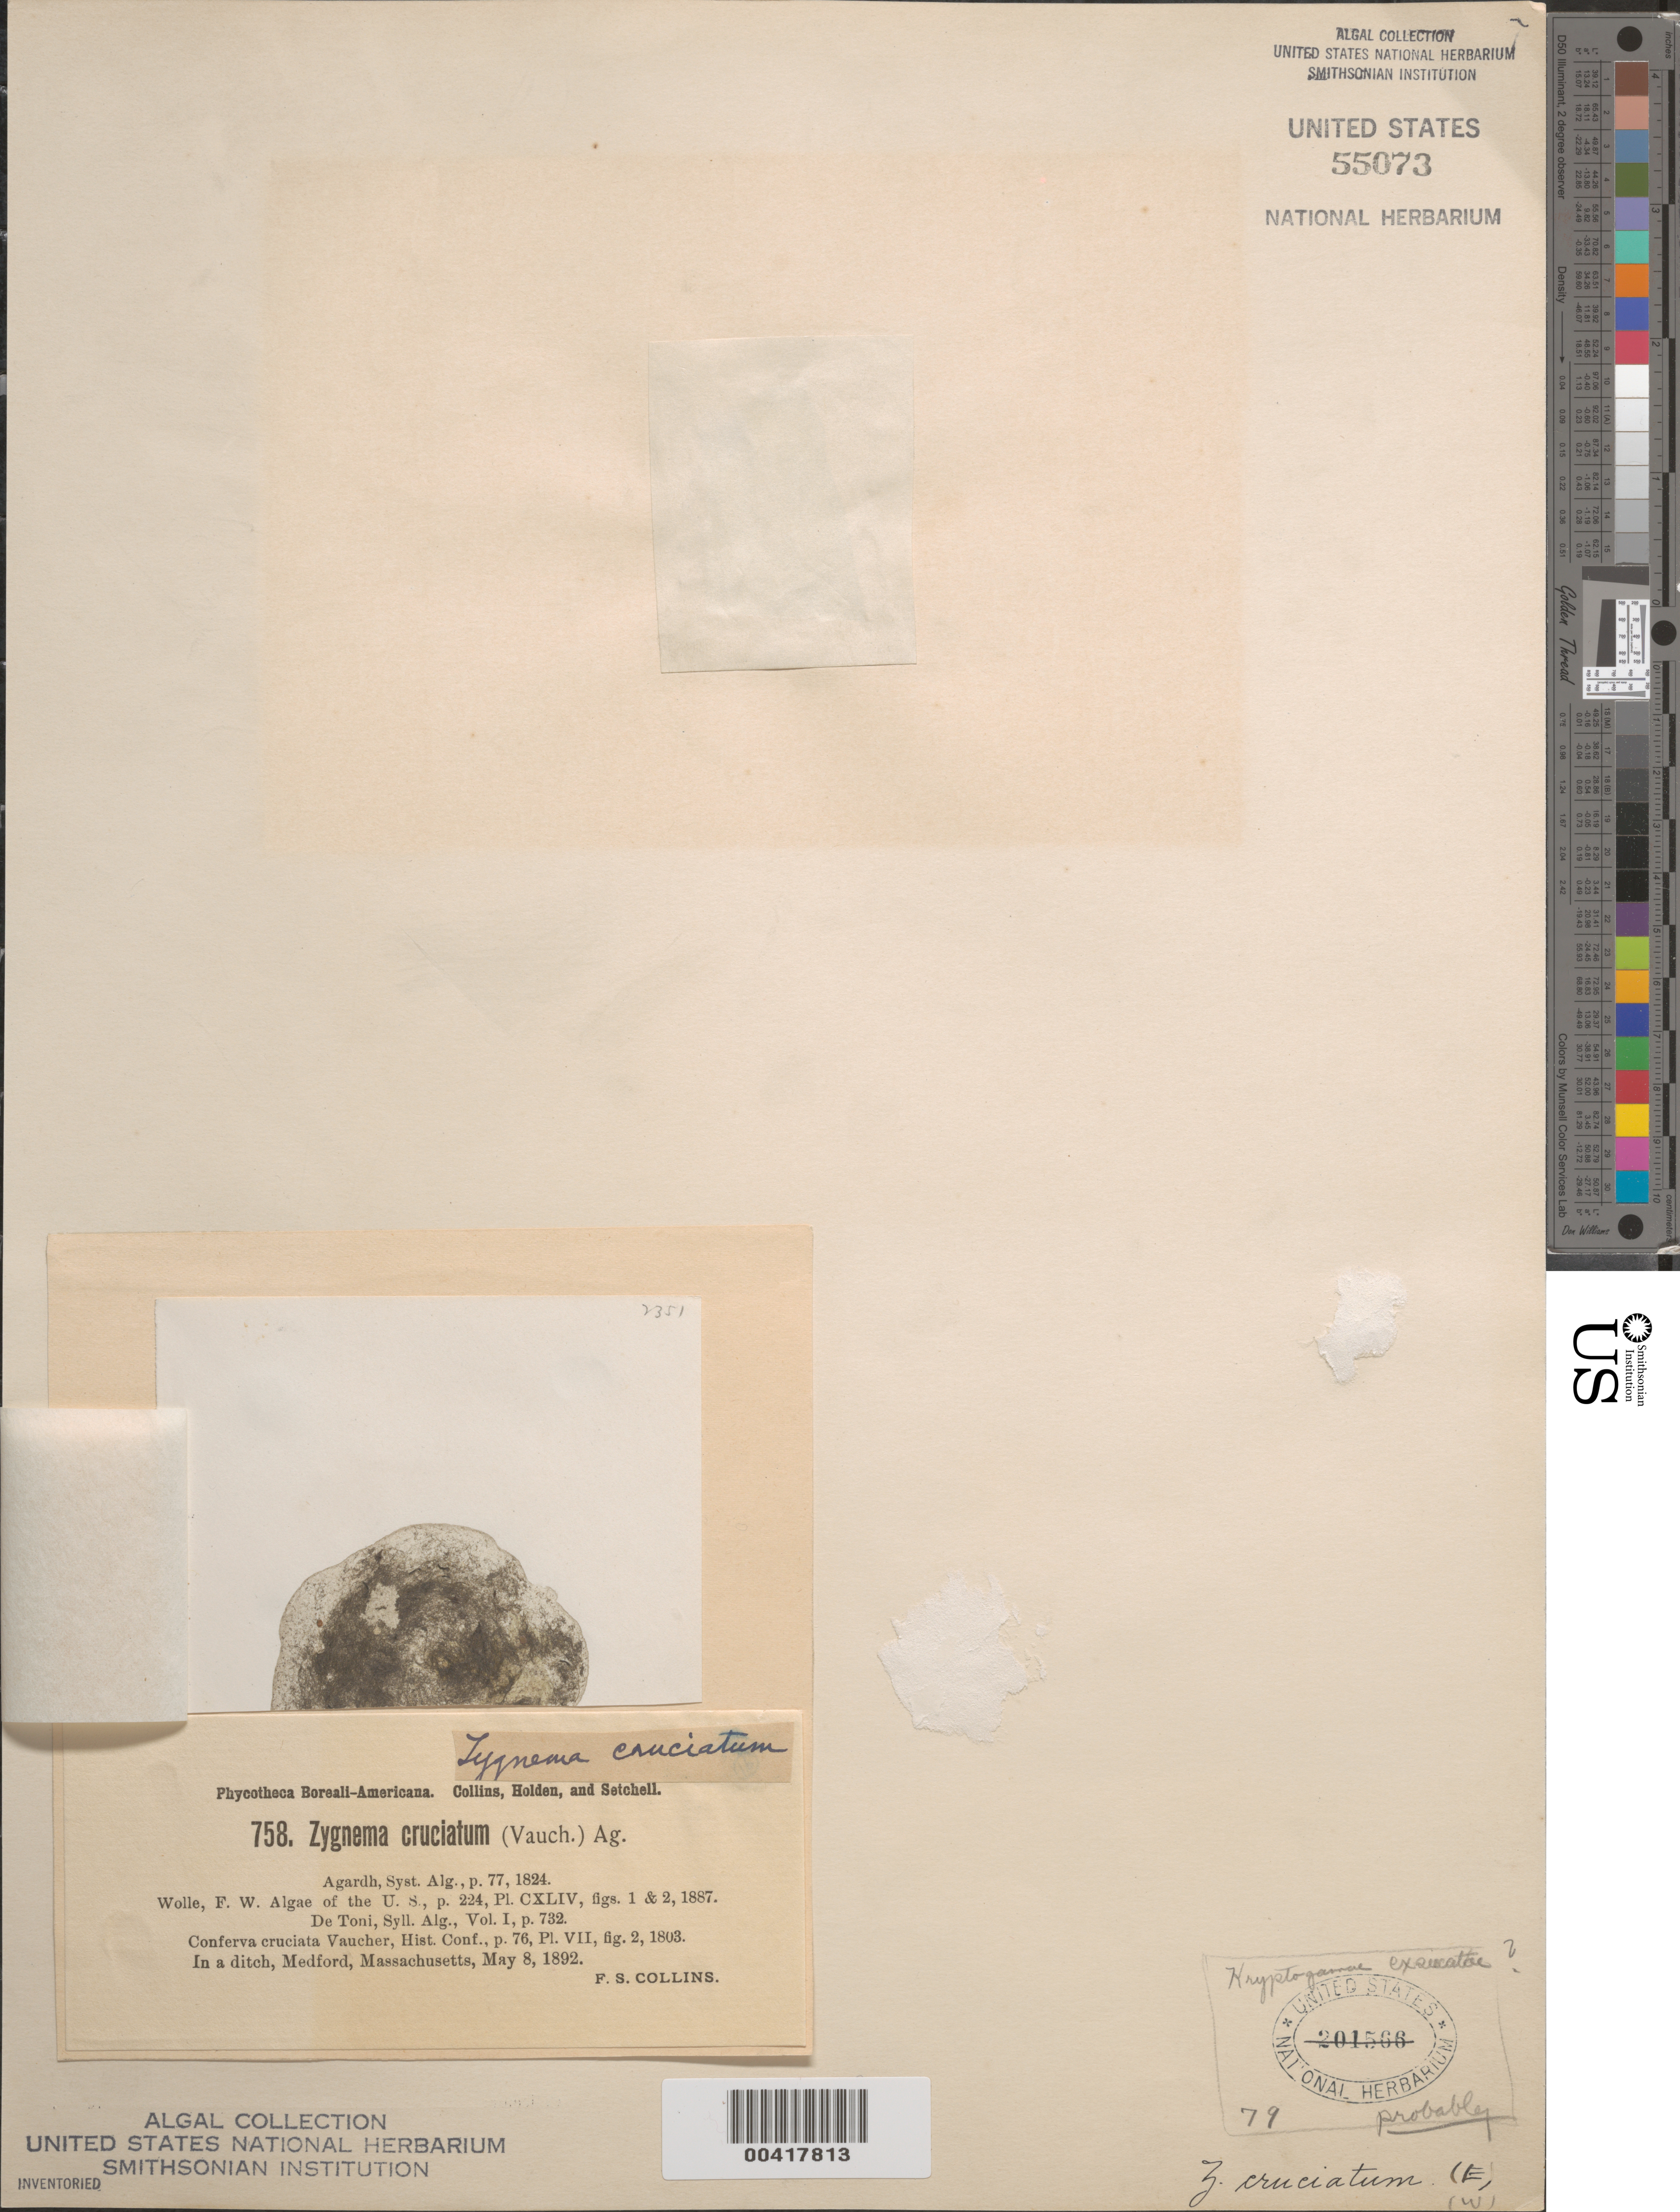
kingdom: Plantae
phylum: Charophyta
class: Zygnematophyceae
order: Zygnematales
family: Zygnemataceae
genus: Zygnema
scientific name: Zygnema cruciatum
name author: (Vaucher) C. Agardh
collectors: F. Collins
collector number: PB-A 758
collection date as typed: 08 May 1892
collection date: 1892-05-08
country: United States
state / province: Massachusetts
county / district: Middlesex County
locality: Medford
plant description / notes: Collins, Holden & Setchell, Phycotheca Boreali-Americana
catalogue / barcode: US 55073